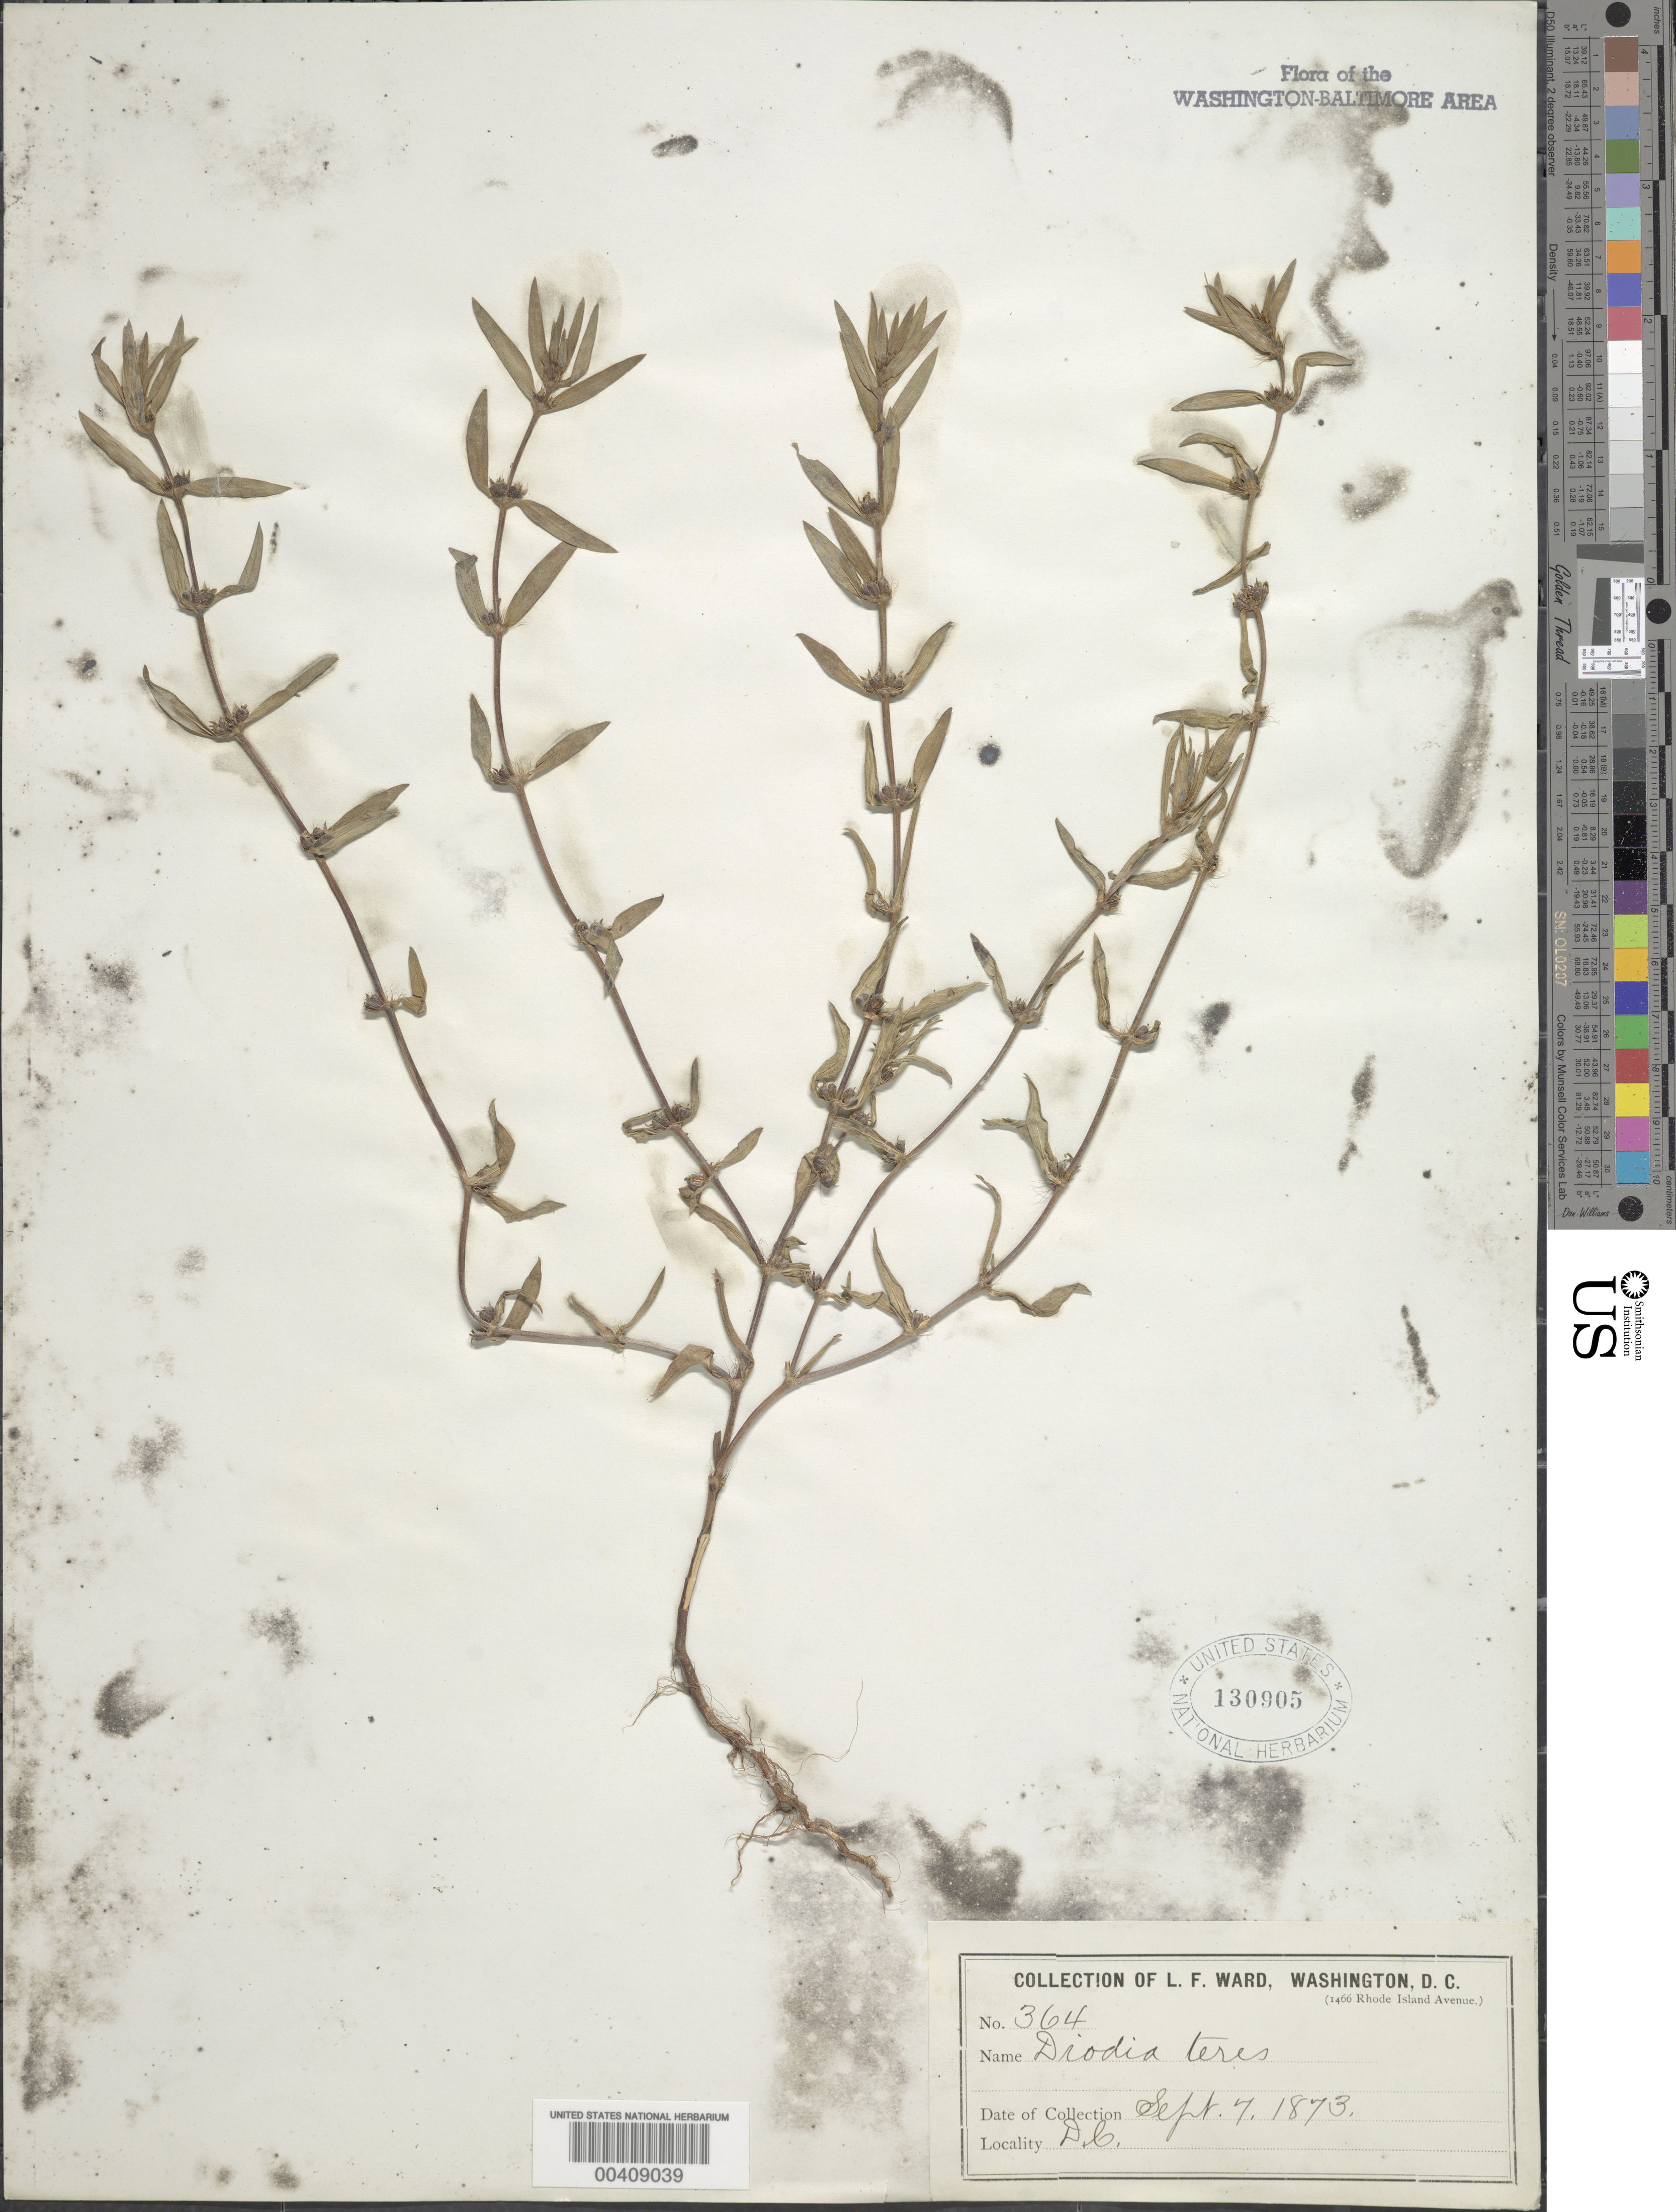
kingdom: Plantae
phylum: Tracheophyta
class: Magnoliopsida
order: Gentianales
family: Rubiaceae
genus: Diodia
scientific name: Diodia teres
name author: Walter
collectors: L. F. Ward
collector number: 364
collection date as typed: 07 Sep 1873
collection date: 1873-09-07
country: United States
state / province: District of Columbia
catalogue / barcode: US 130905